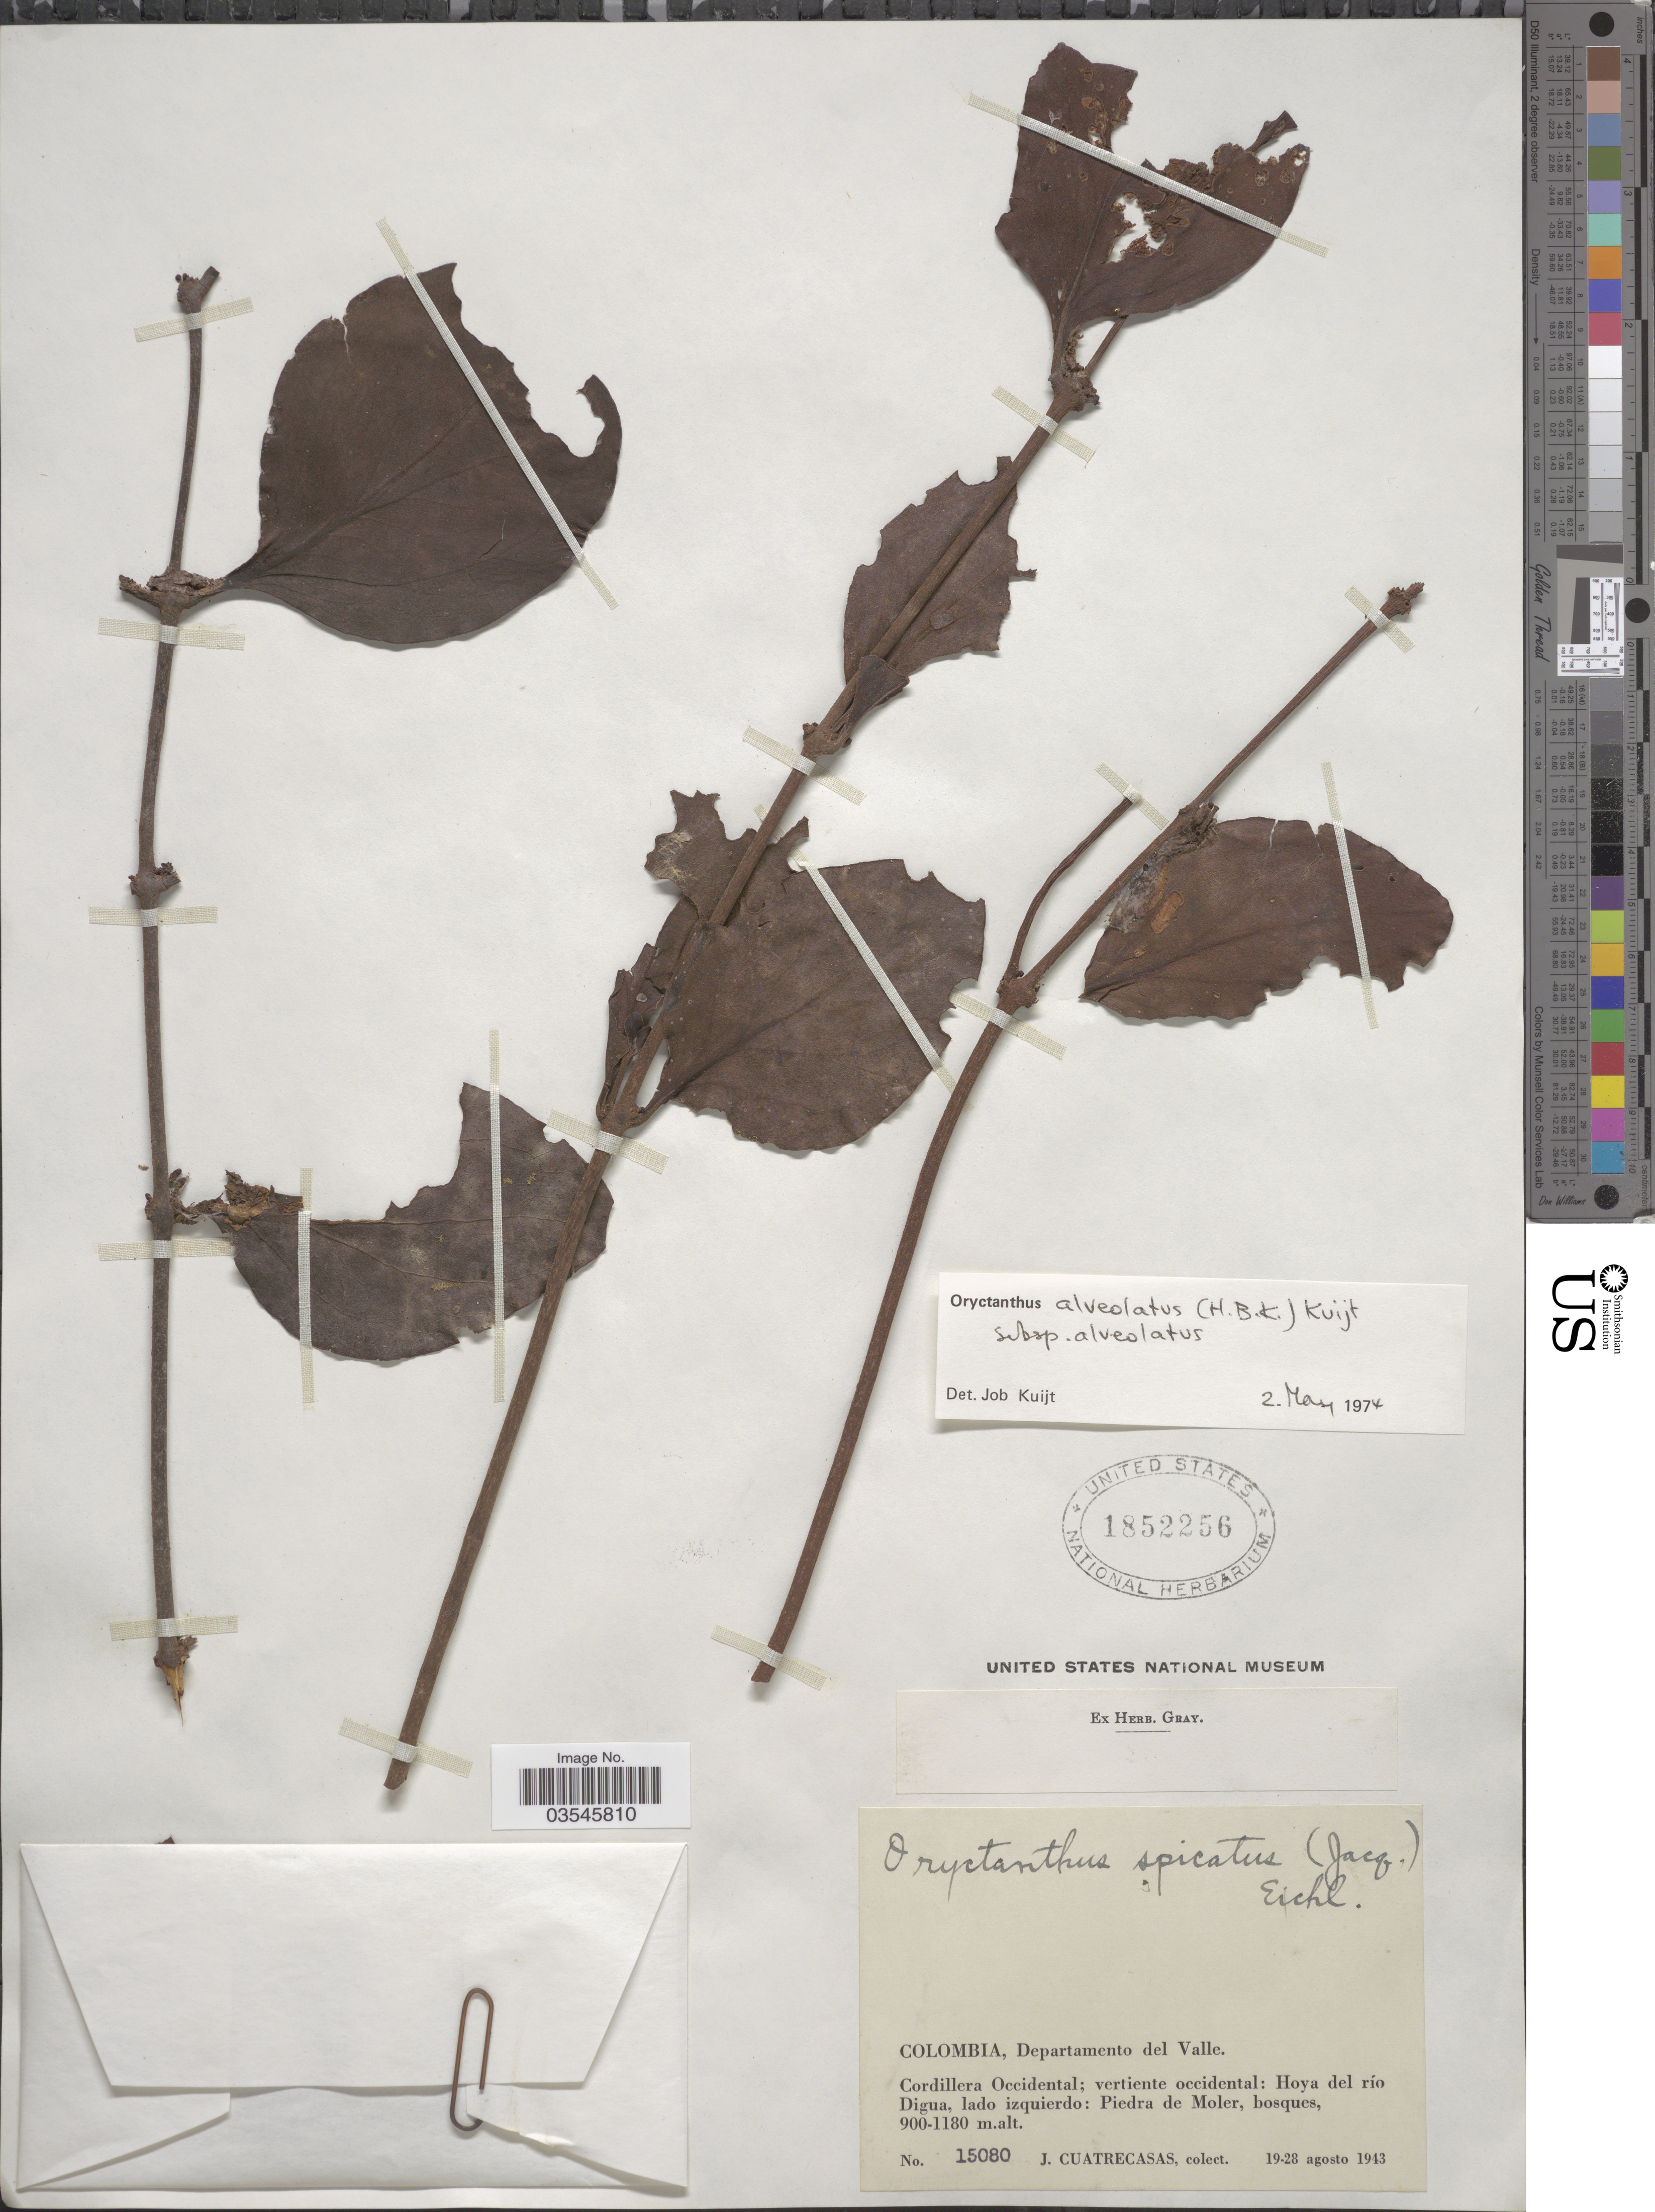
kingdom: Plantae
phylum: Tracheophyta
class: Magnoliopsida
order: Santalales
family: Loranthaceae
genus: Oryctanthus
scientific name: Oryctanthus alveolatus subsp. alveolatus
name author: (Kunth) Kuijt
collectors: J. Cuatrecasas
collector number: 15080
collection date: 1943-08-19/1943-08-28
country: Colombia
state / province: Valle del Cauca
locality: Departamento del Valle. Cordillera Occidental; vertiente occidental: Hoya del río Digua, lado izquierdo: Piedra de Moler, bosques.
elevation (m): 900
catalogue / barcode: US 1852256